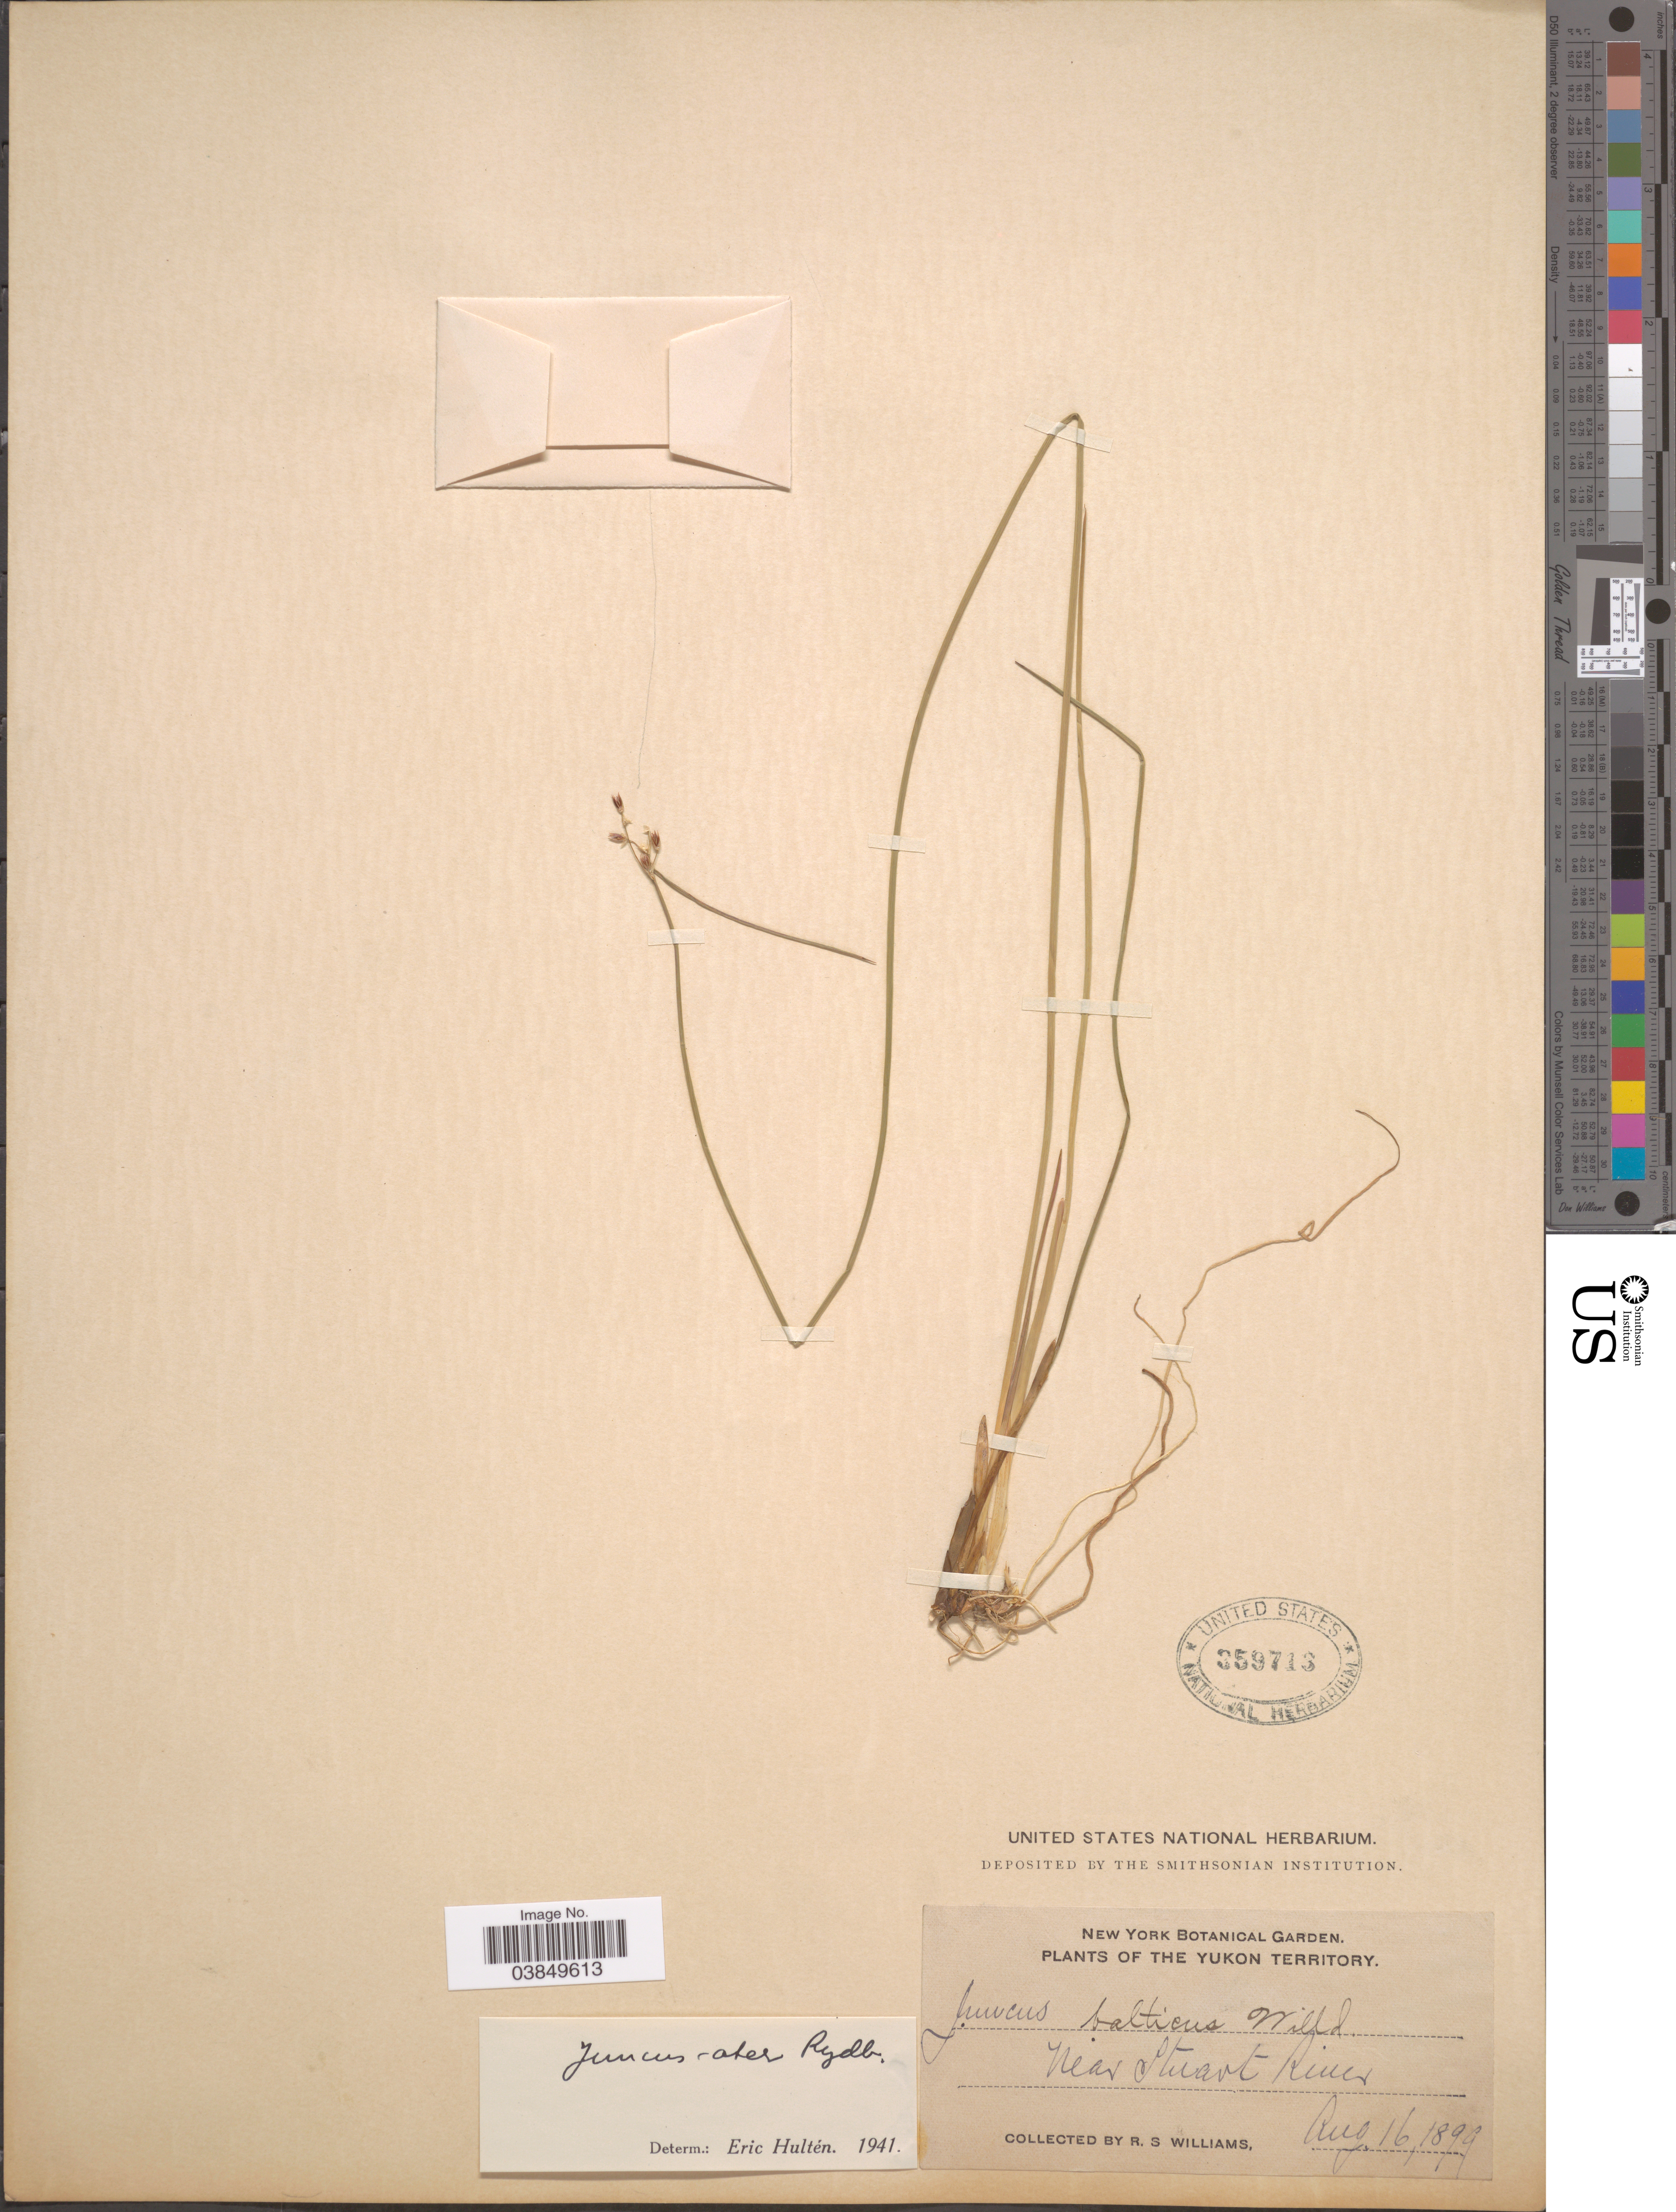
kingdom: Plantae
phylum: Tracheophyta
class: Liliopsida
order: Poales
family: Juncaceae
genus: Juncus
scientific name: Juncus ater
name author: Rydb.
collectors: R. S. Williams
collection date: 1899-08-16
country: Canada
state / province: Yukon Territory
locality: Near Stuart River.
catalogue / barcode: US 359713